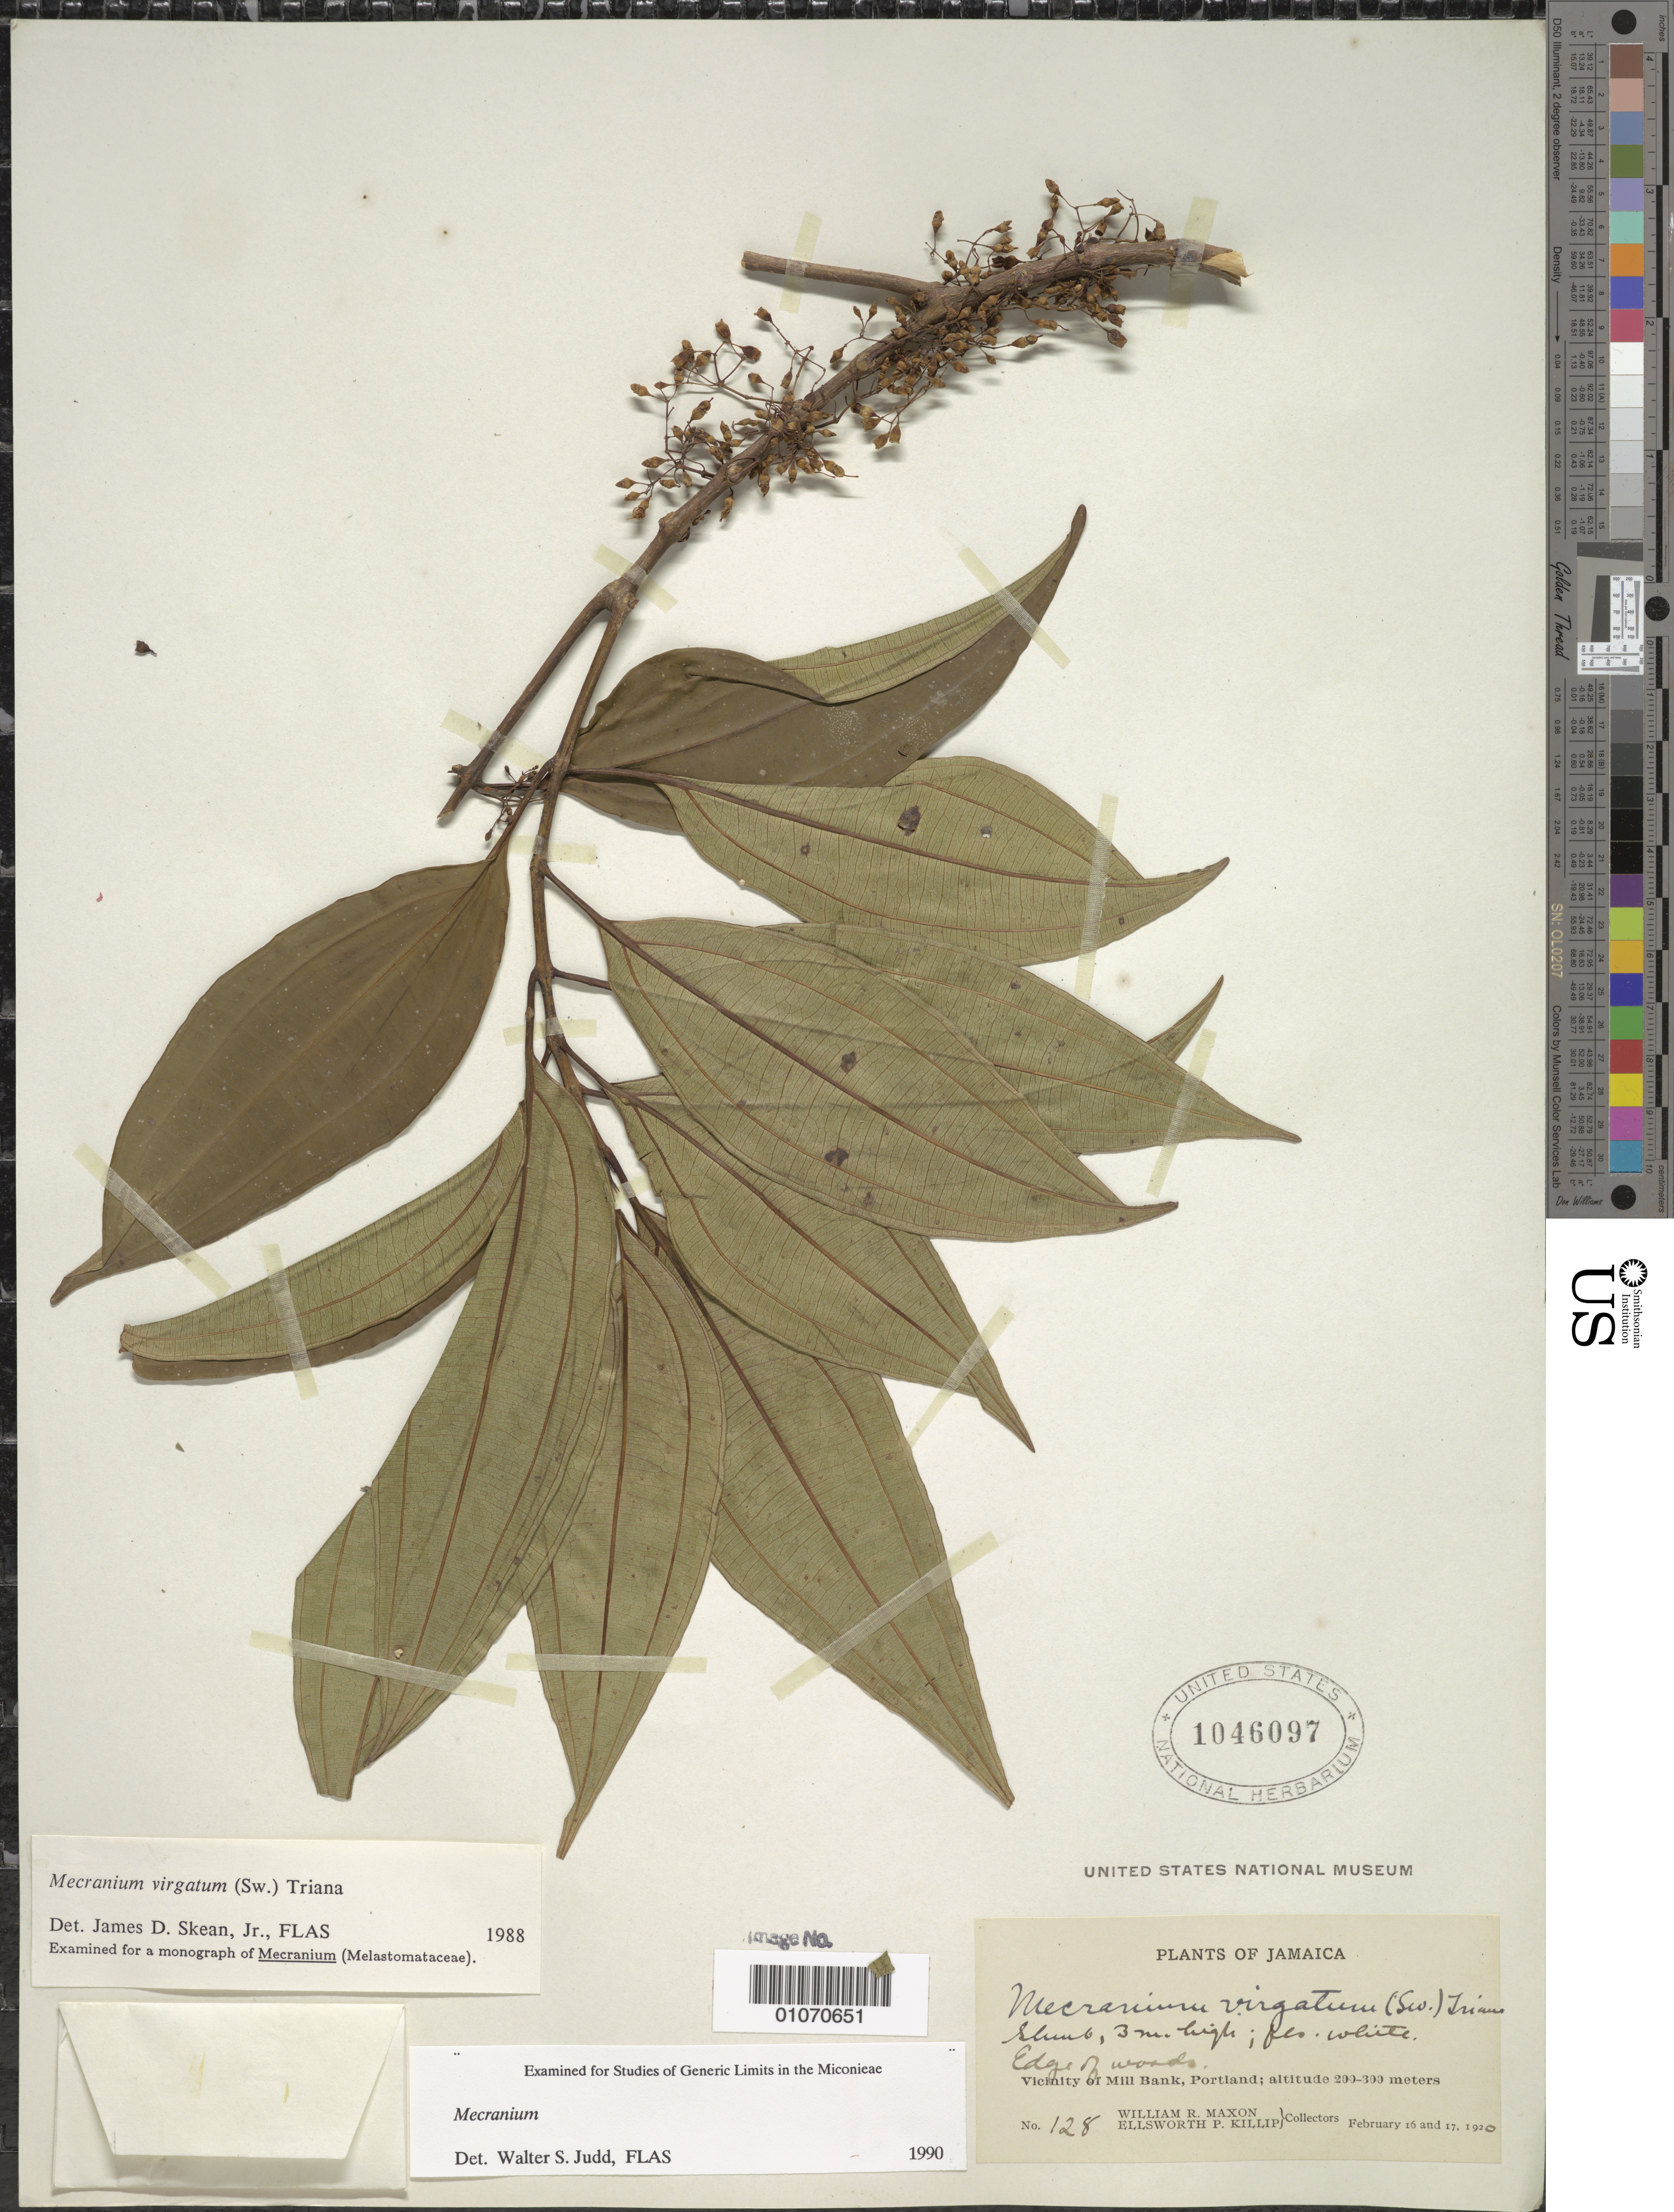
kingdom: Plantae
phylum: Tracheophyta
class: Magnoliopsida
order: Myrtales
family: Melastomataceae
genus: Mecranium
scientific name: Mecranium virgatum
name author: (Sw.) Triana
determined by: Skean, J. D., Jr.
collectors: W. R. Maxon & E. P. Killip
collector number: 128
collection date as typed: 16 Feb 1920 and 17 Feb 1920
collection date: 1920-02-16,1920-02-17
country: Jamaica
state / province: Portland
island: Jamaica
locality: Mill Bank vicinity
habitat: Edge of woods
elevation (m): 200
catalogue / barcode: US 1046097